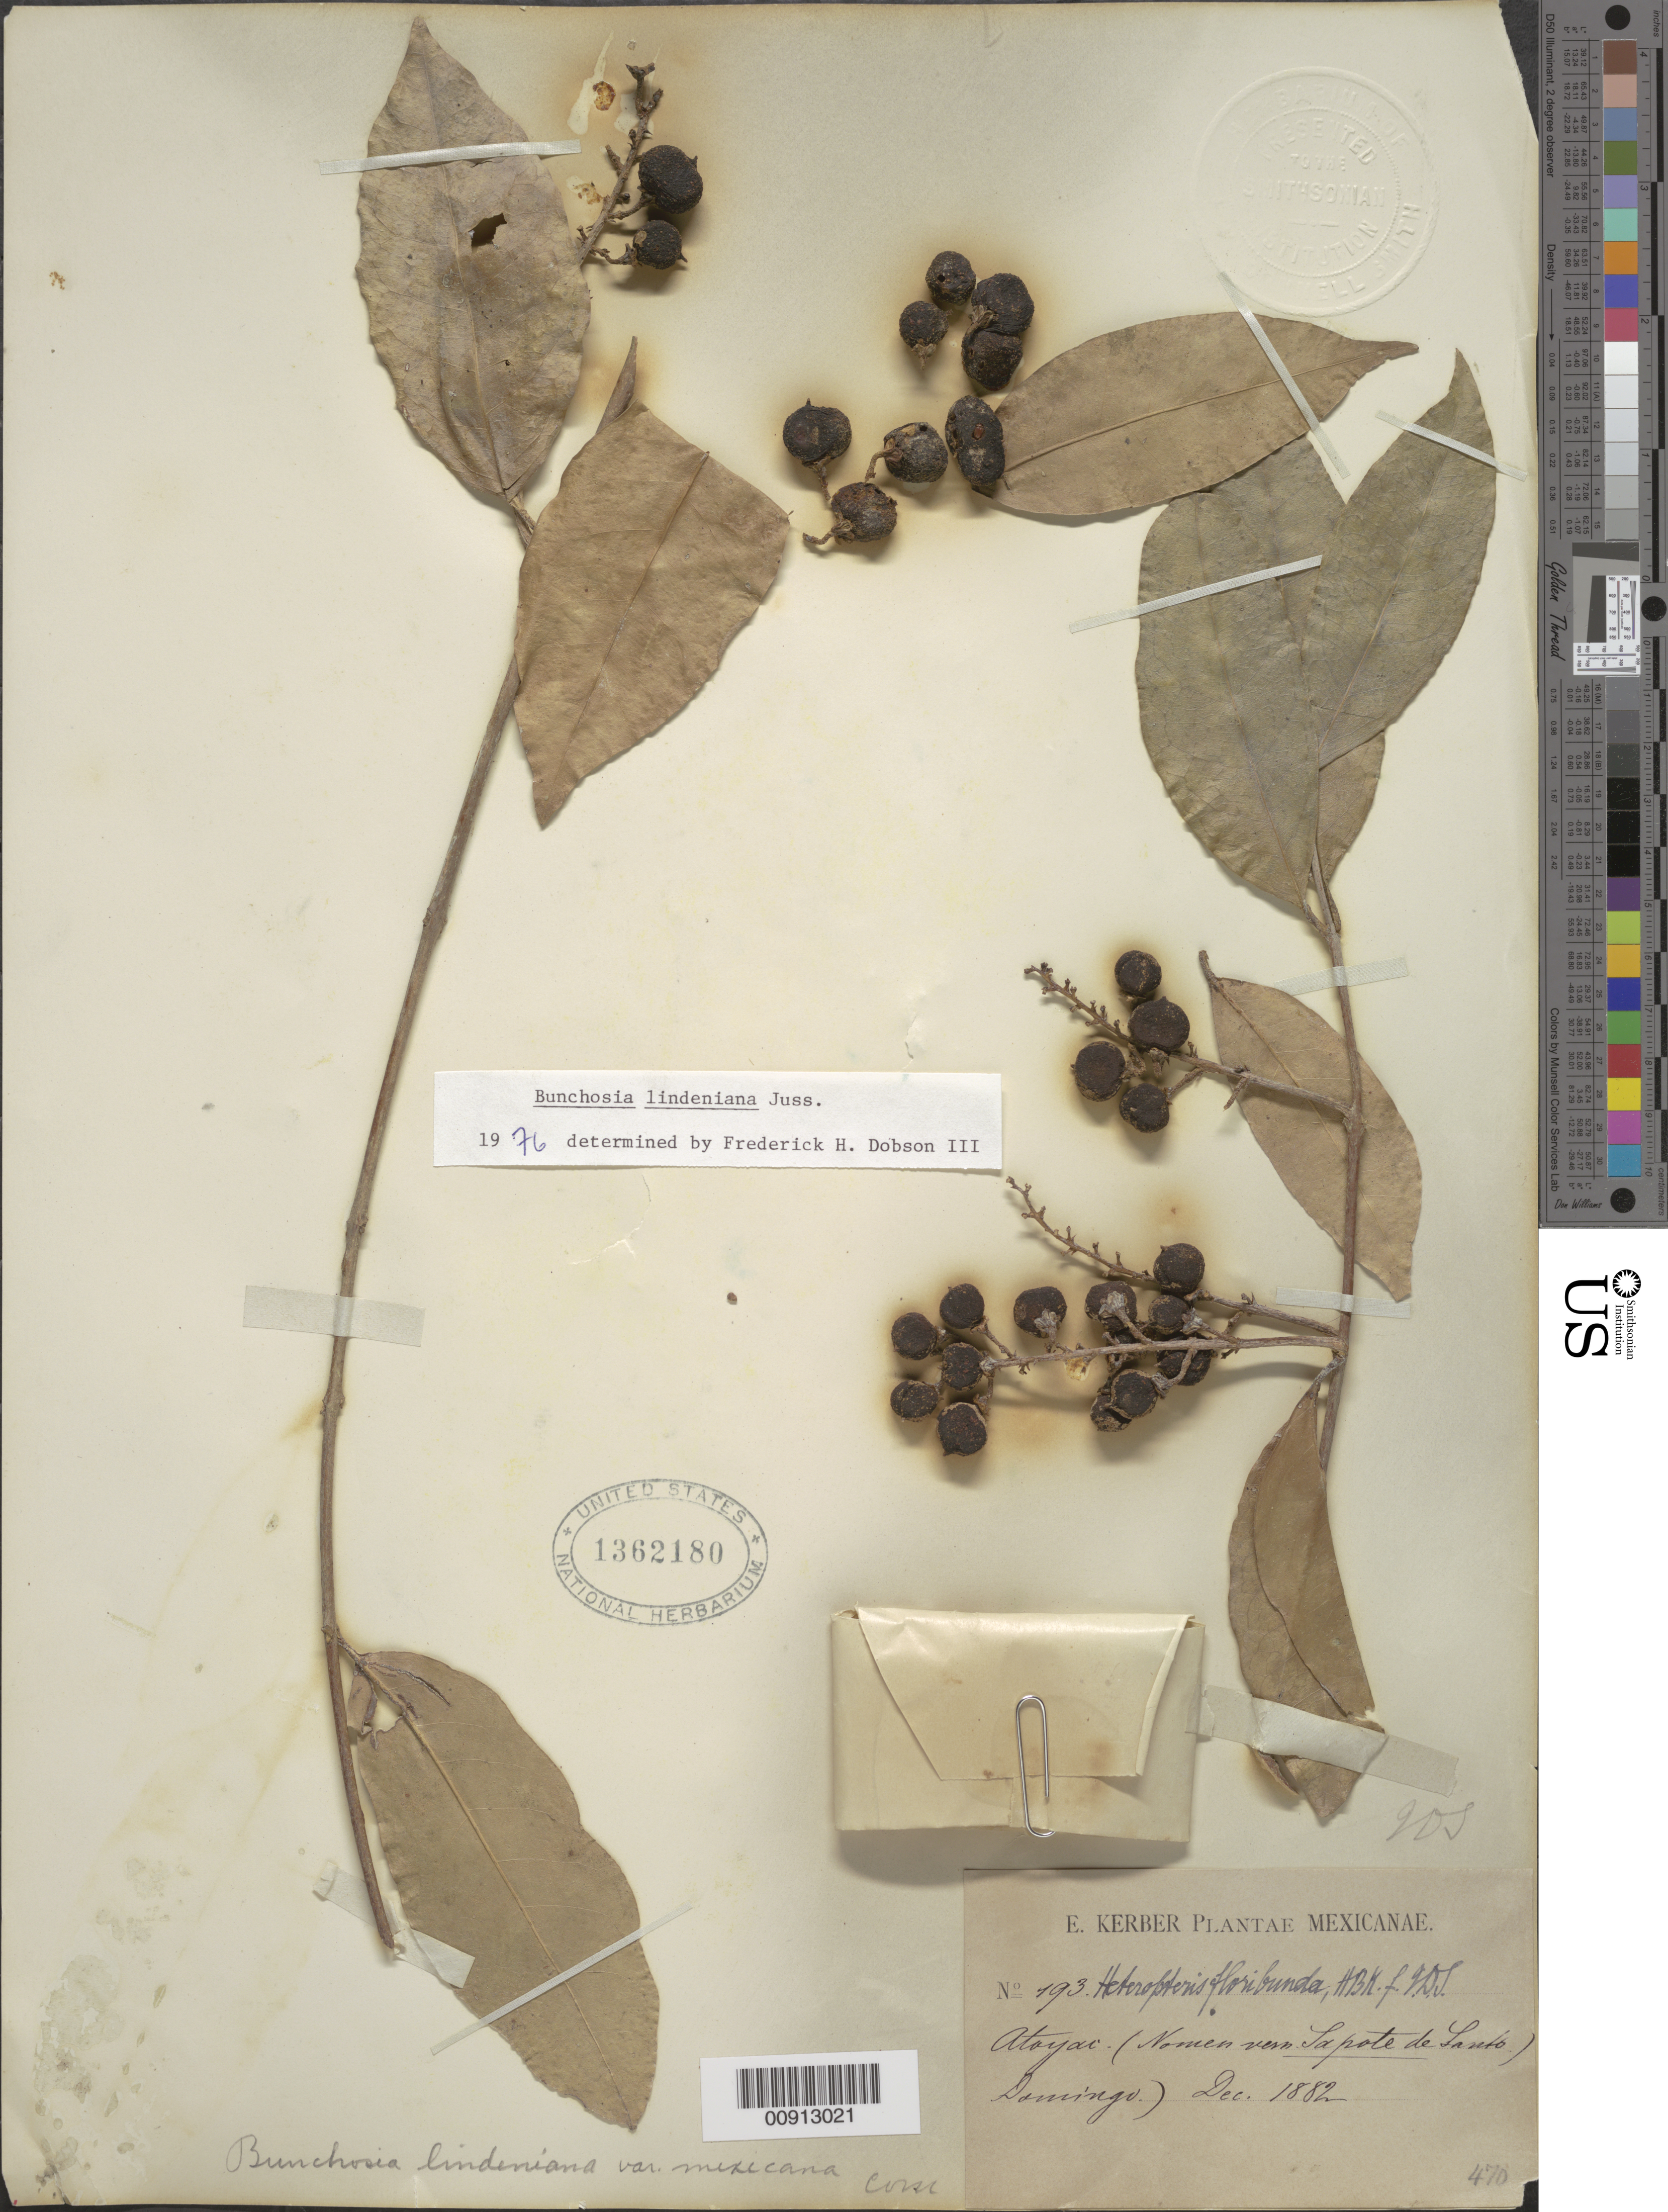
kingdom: Plantae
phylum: Tracheophyta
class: Magnoliopsida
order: Malpighiales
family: Malpighiaceae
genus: Bunchosia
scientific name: Bunchosia lindeniana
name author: A. Juss.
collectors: E. Kerber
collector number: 193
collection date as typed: Dec 1882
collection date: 1882-12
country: Mexico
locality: Atoyac.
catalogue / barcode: US 1362180